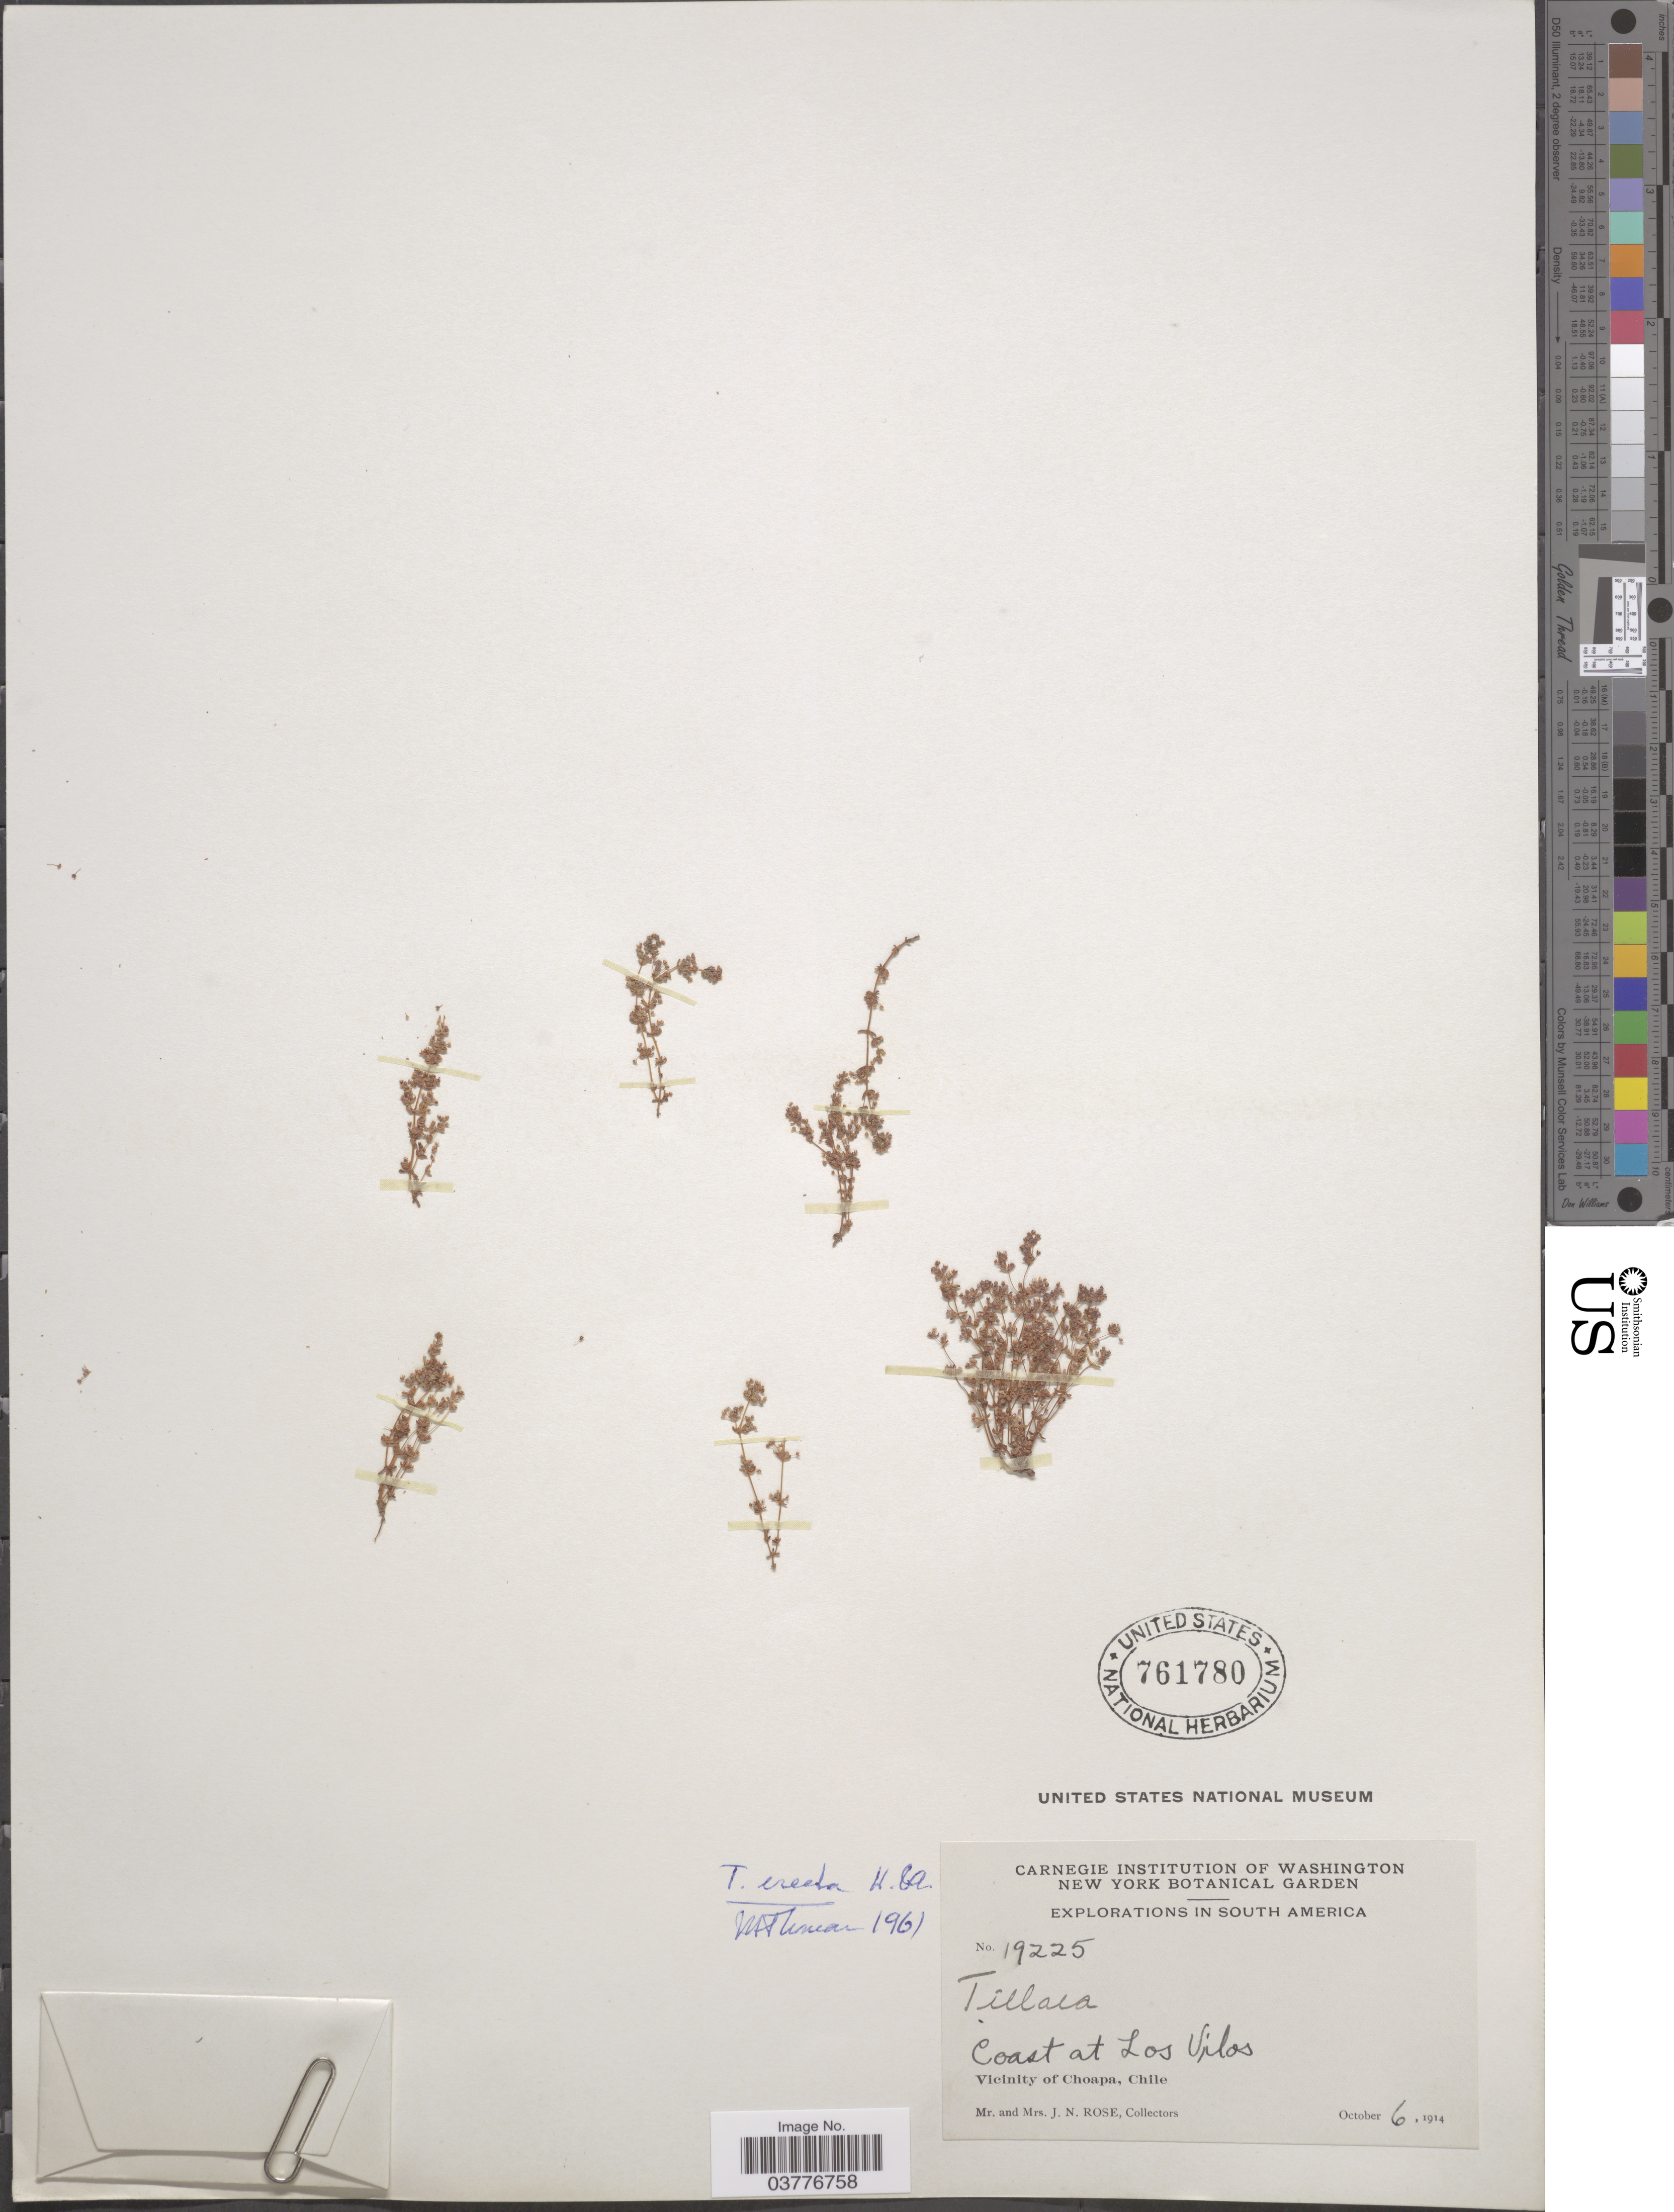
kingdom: Plantae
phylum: Tracheophyta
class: Magnoliopsida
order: Saxifragales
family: Crassulaceae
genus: Crassula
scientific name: Crassula connata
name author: (Ruiz & Pav.) A. Berger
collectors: J. N. Rose & L. B. Rose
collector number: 19225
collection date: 1914-10-06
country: Chile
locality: Coast at Los Vilos. Vicinity of Choapa.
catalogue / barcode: US 761780